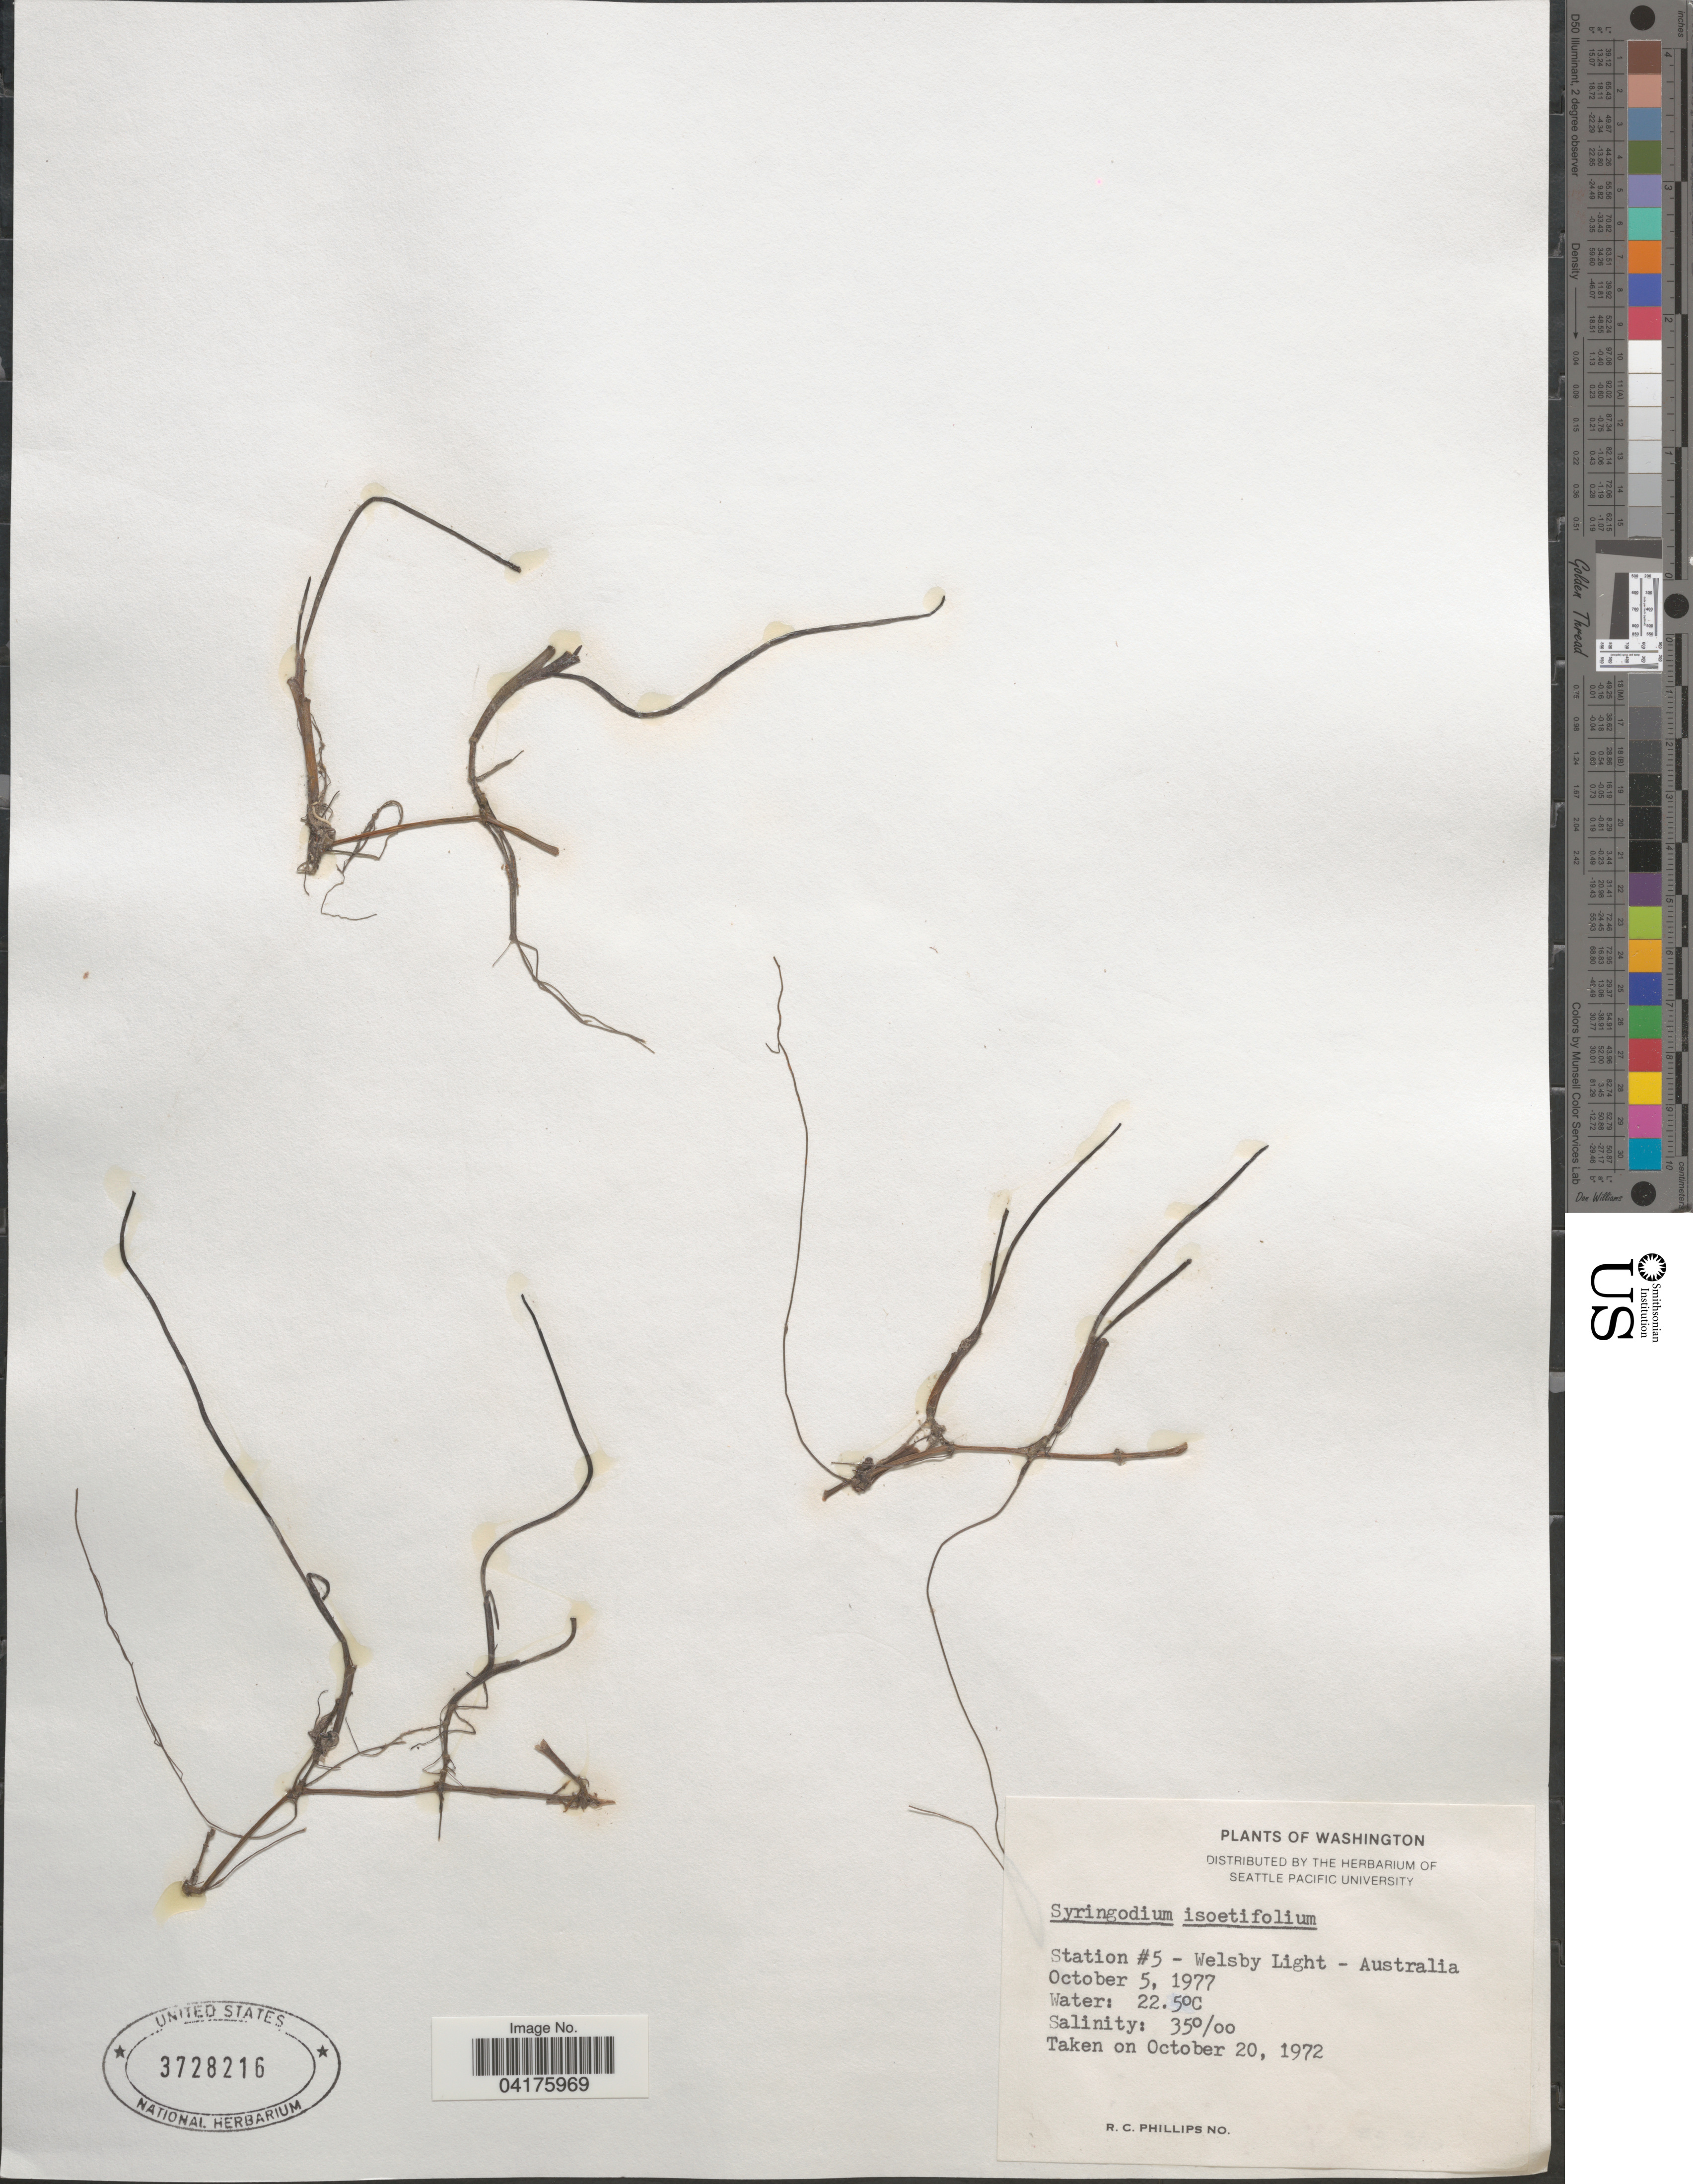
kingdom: Plantae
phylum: Tracheophyta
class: Liliopsida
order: Alismatales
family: Cymodoceaceae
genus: Syringodium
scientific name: Syringodium isoetifolium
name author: (Asch.) Dandy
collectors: R. C. Phillips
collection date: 1977-10-05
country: Australia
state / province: Queensland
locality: Station #5 - Welsby Light.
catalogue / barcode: US 3728216